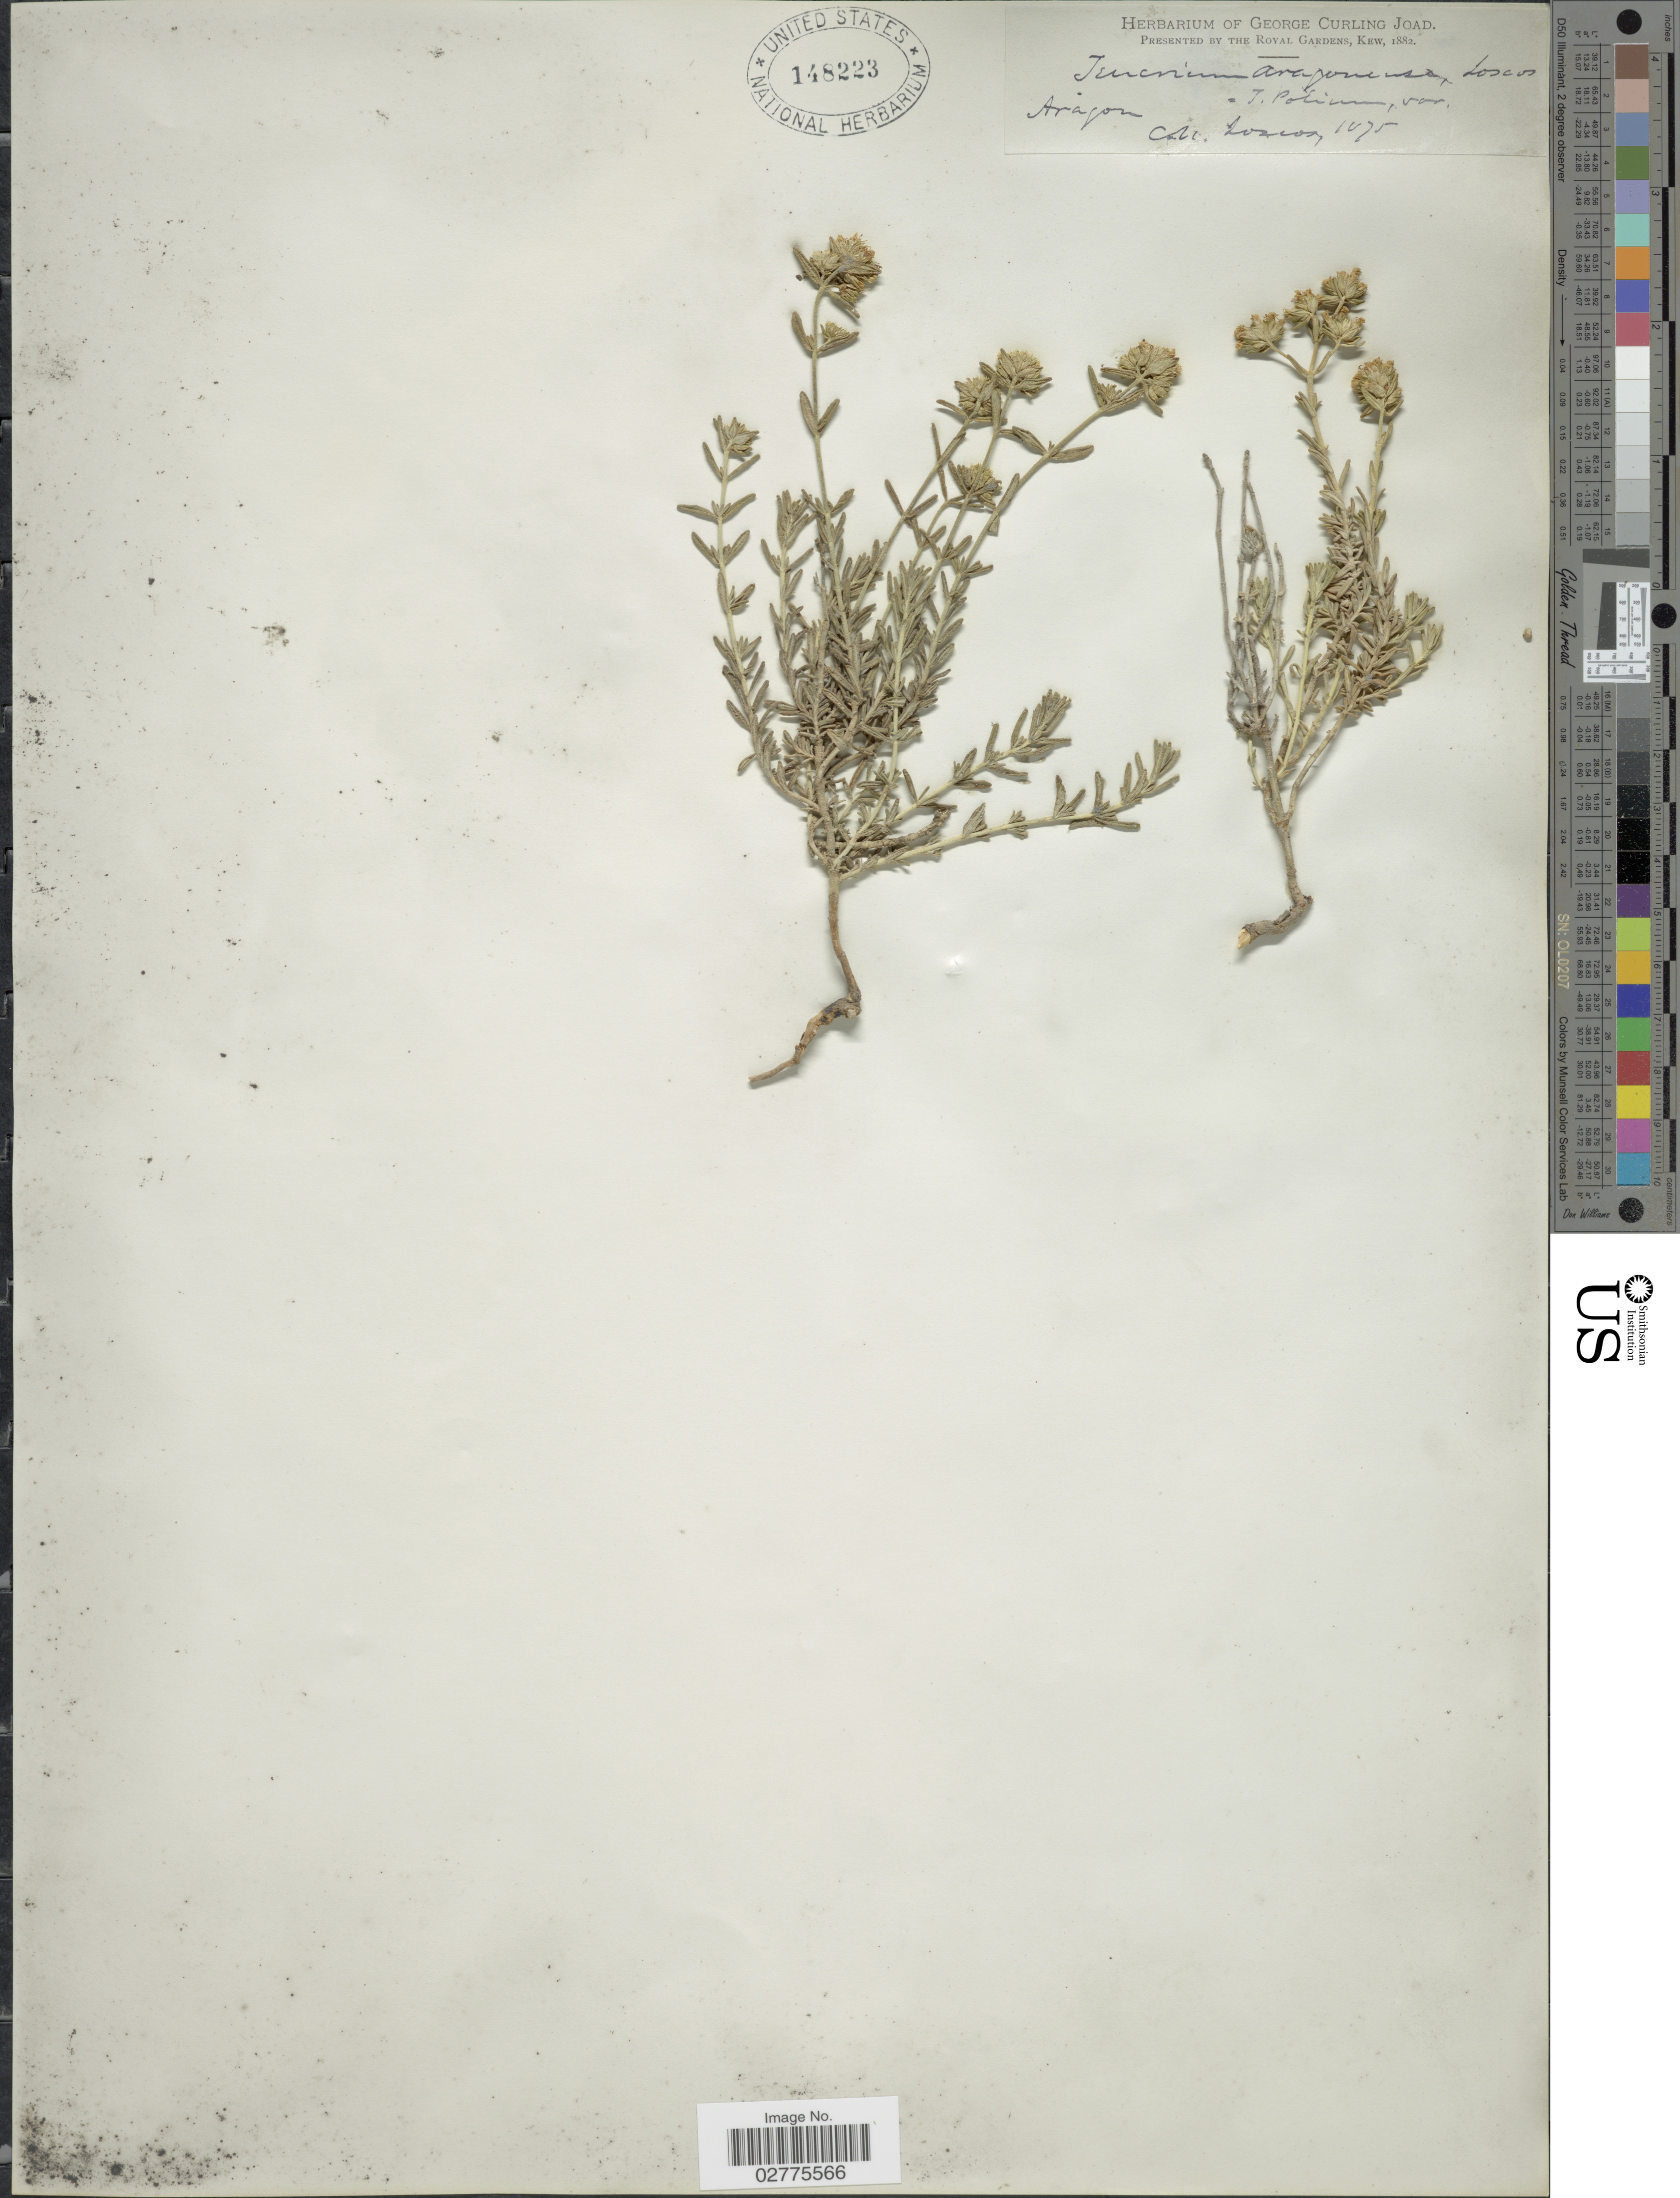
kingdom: Plantae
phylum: Tracheophyta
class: Magnoliopsida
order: Lamiales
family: Lamiaceae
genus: Teucrium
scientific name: Teucrium aragonense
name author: Loscos & J. Pardo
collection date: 1875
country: Spain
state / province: Aragón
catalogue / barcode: US 148223